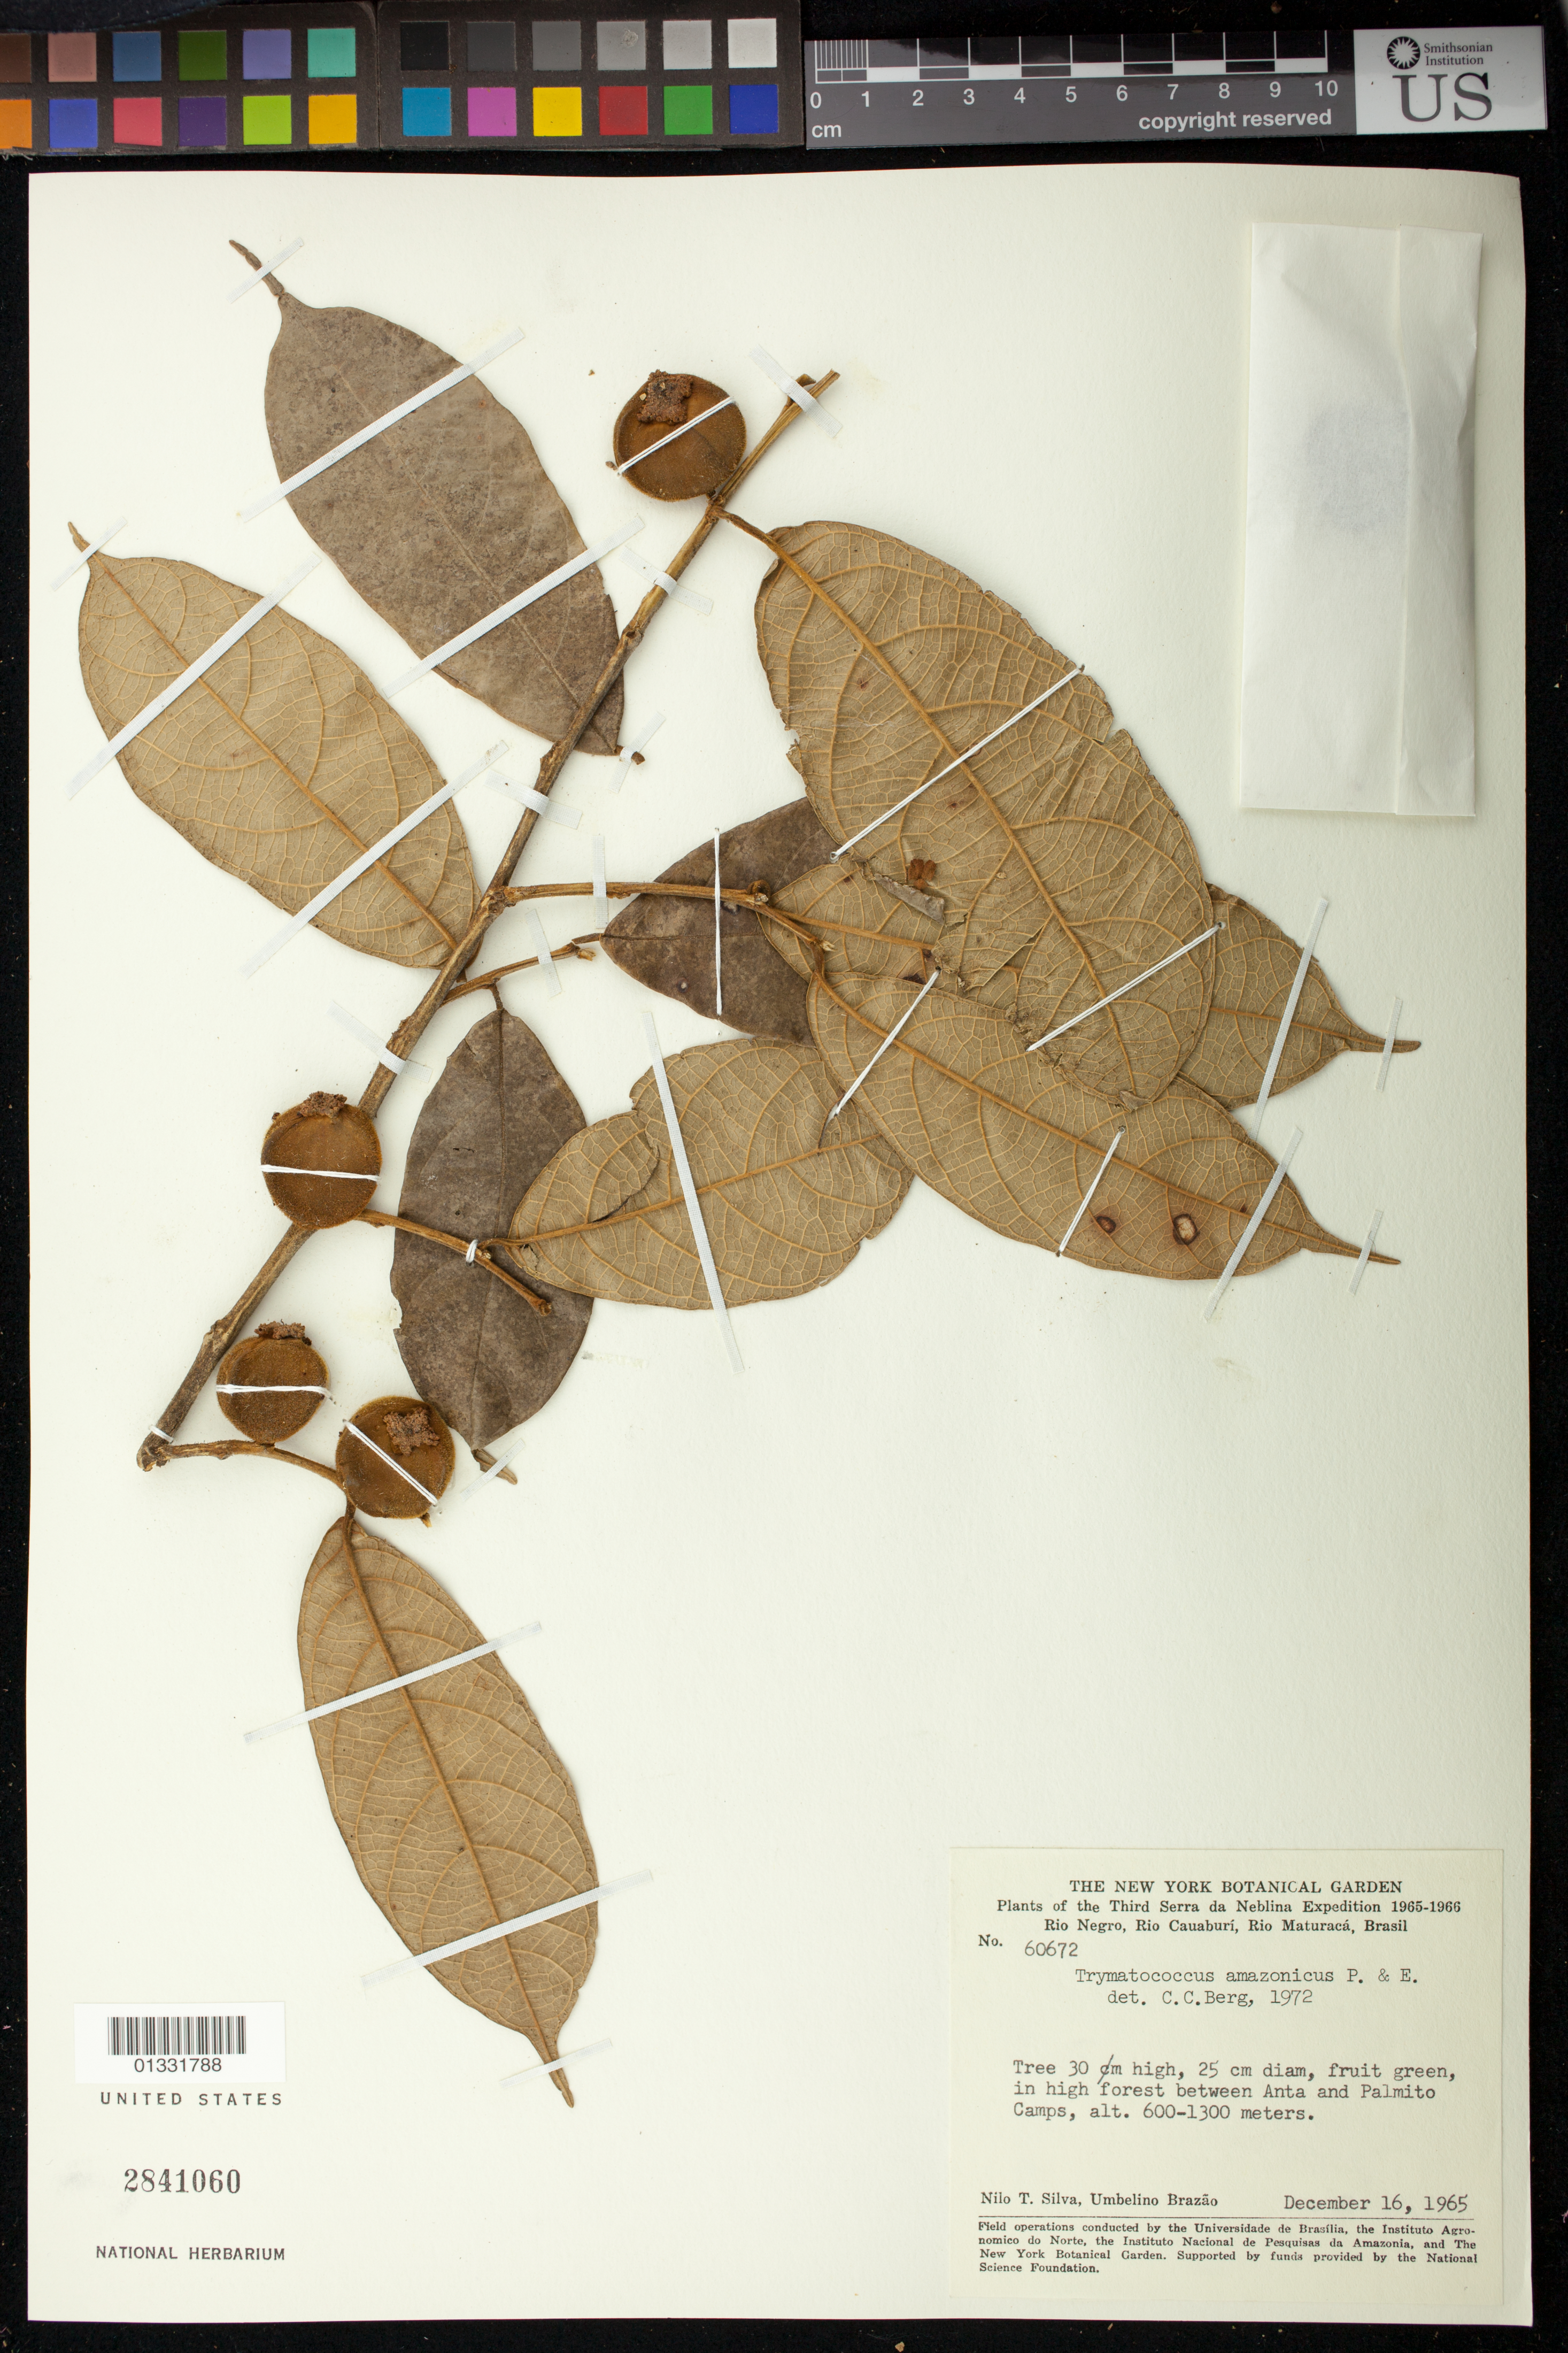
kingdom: Plantae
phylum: Tracheophyta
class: Magnoliopsida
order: Rosales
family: Moraceae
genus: Brosimum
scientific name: Brosimum amazonicum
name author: (Poepp. & Endl.) E. M. Gardner & Zerega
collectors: N. T. Silva & U. Brazão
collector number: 60672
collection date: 1965-12-16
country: Brazil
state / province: Amazonas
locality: Rio Negro, Rio Cauaburí, Rio Maturacá. in high forest between Anta and Palmito Camps.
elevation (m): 600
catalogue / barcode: US 2841060